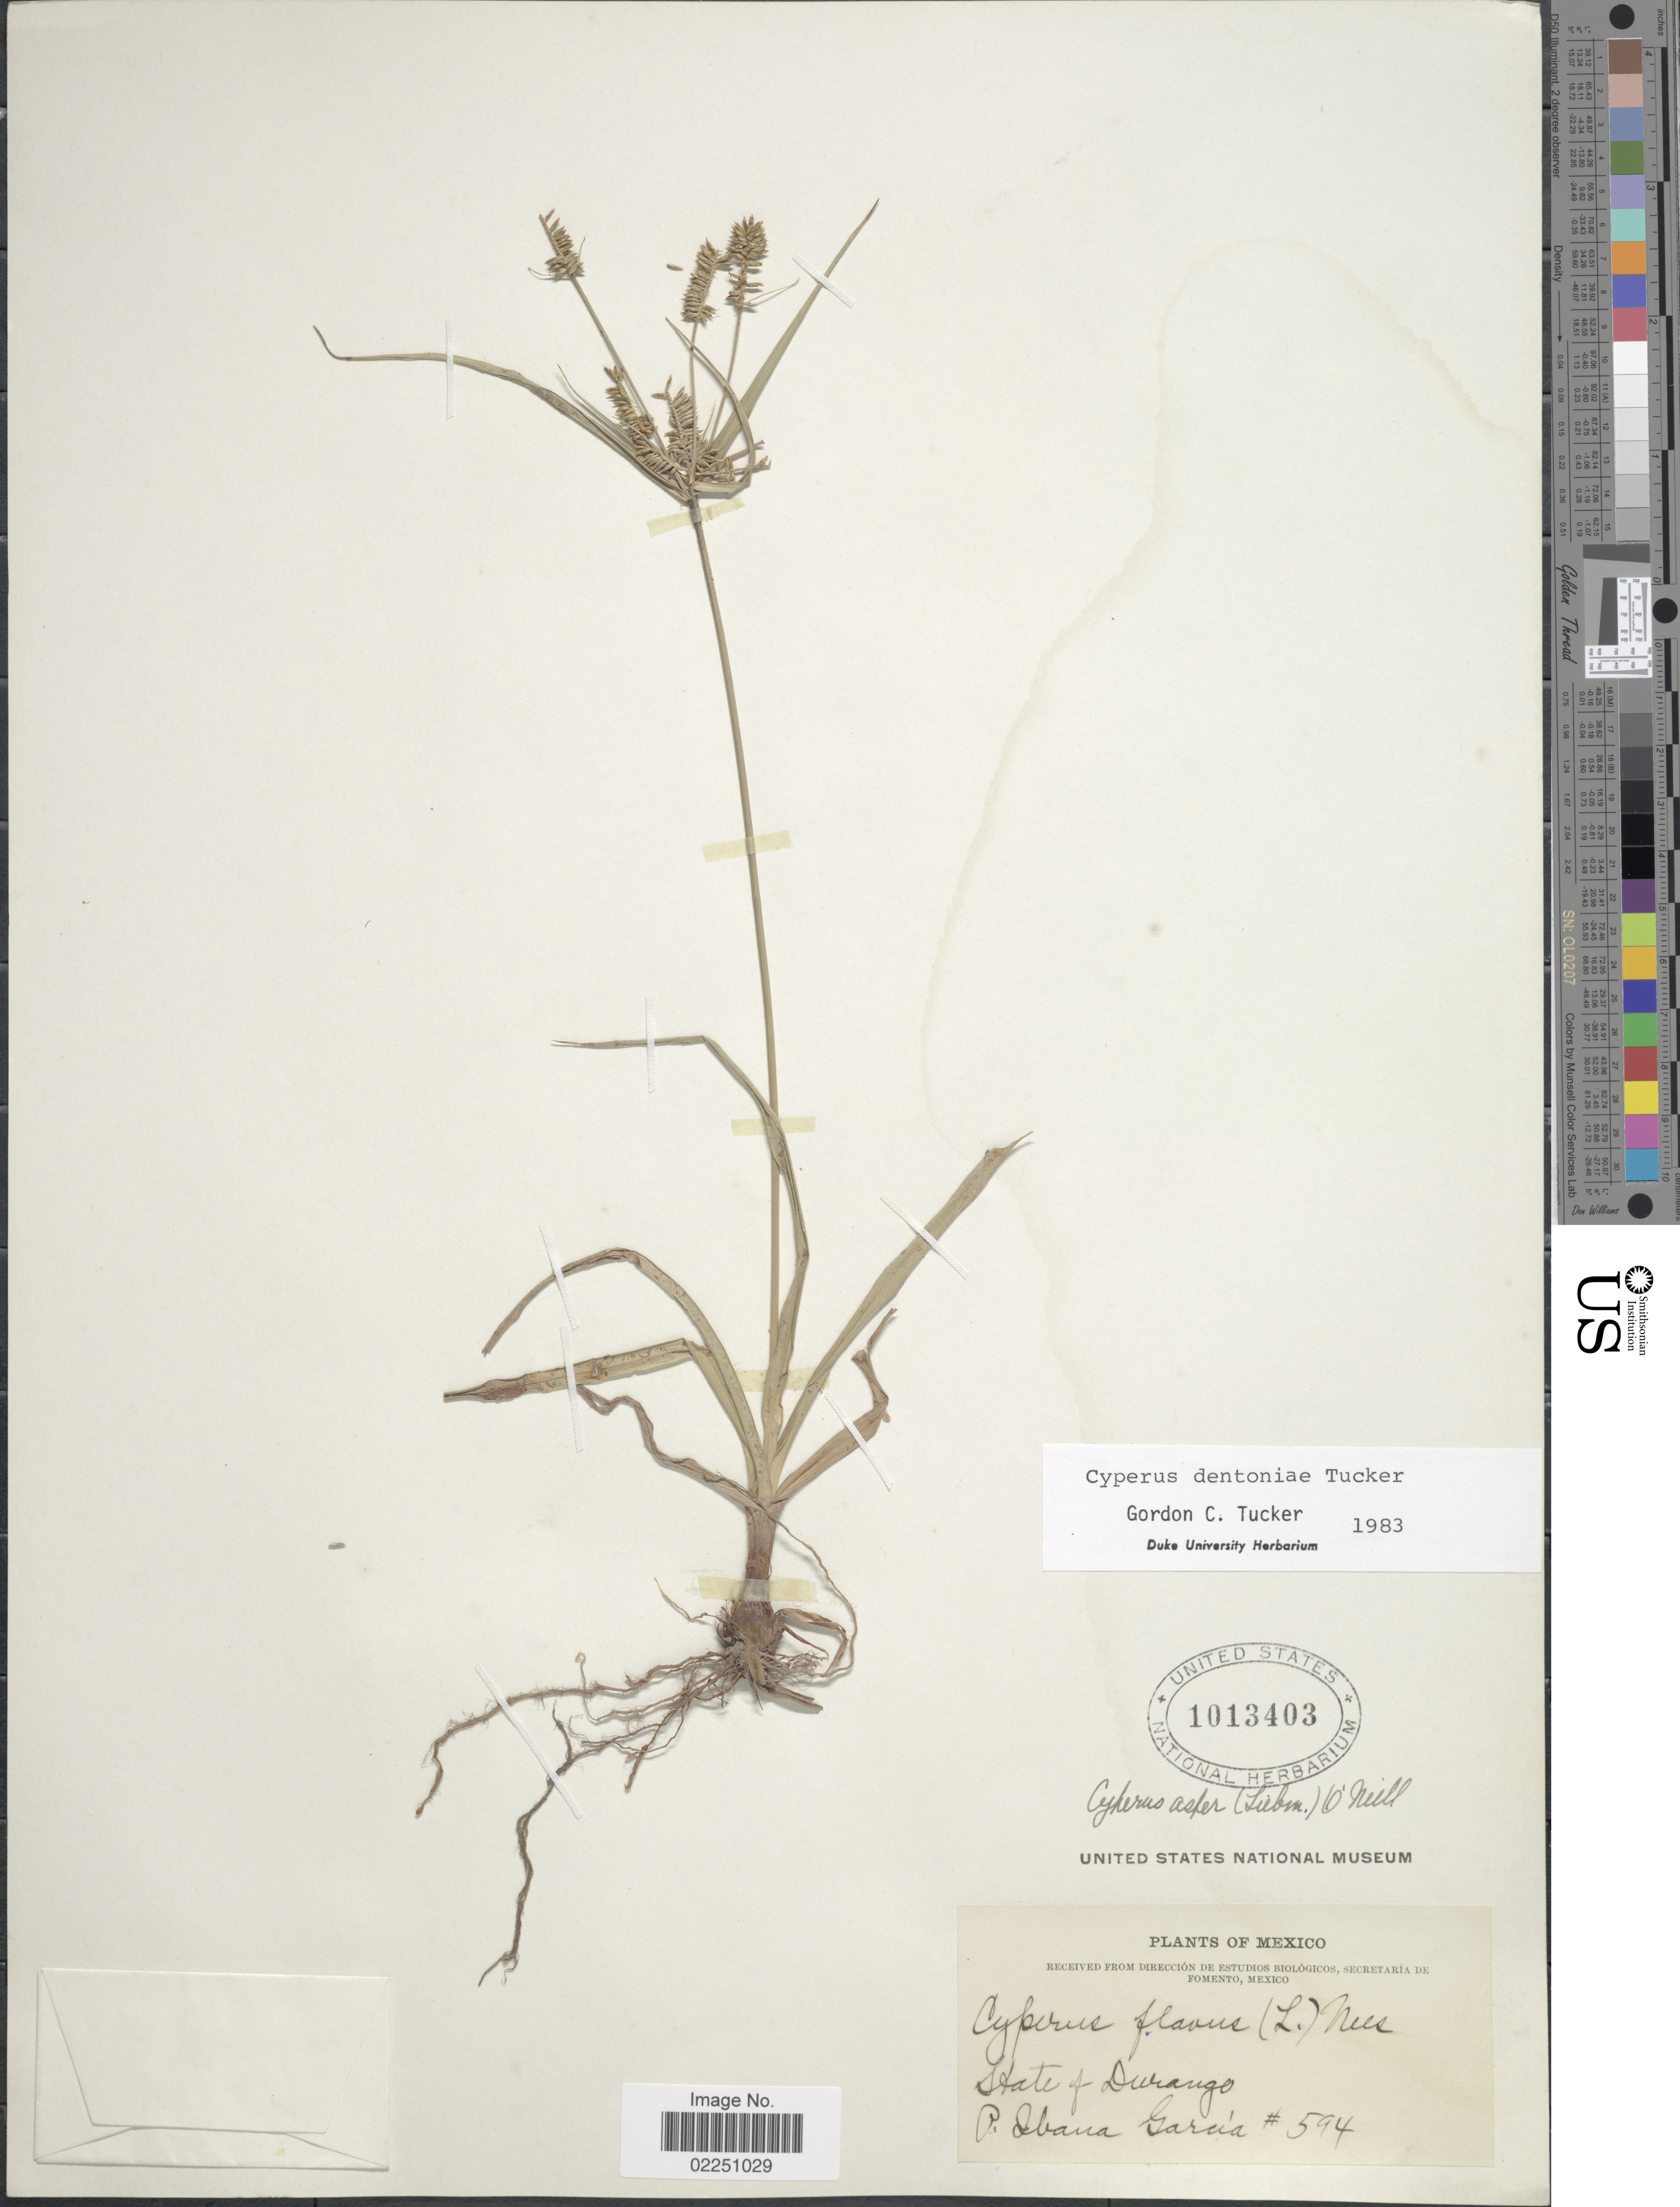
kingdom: Plantae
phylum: Tracheophyta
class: Liliopsida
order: Poales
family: Cyperaceae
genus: Cyperus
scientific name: Cyperus dentoniae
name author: G.C. Tucker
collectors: P. I. Garcia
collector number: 594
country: Mexico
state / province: Durango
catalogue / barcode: US 1013403